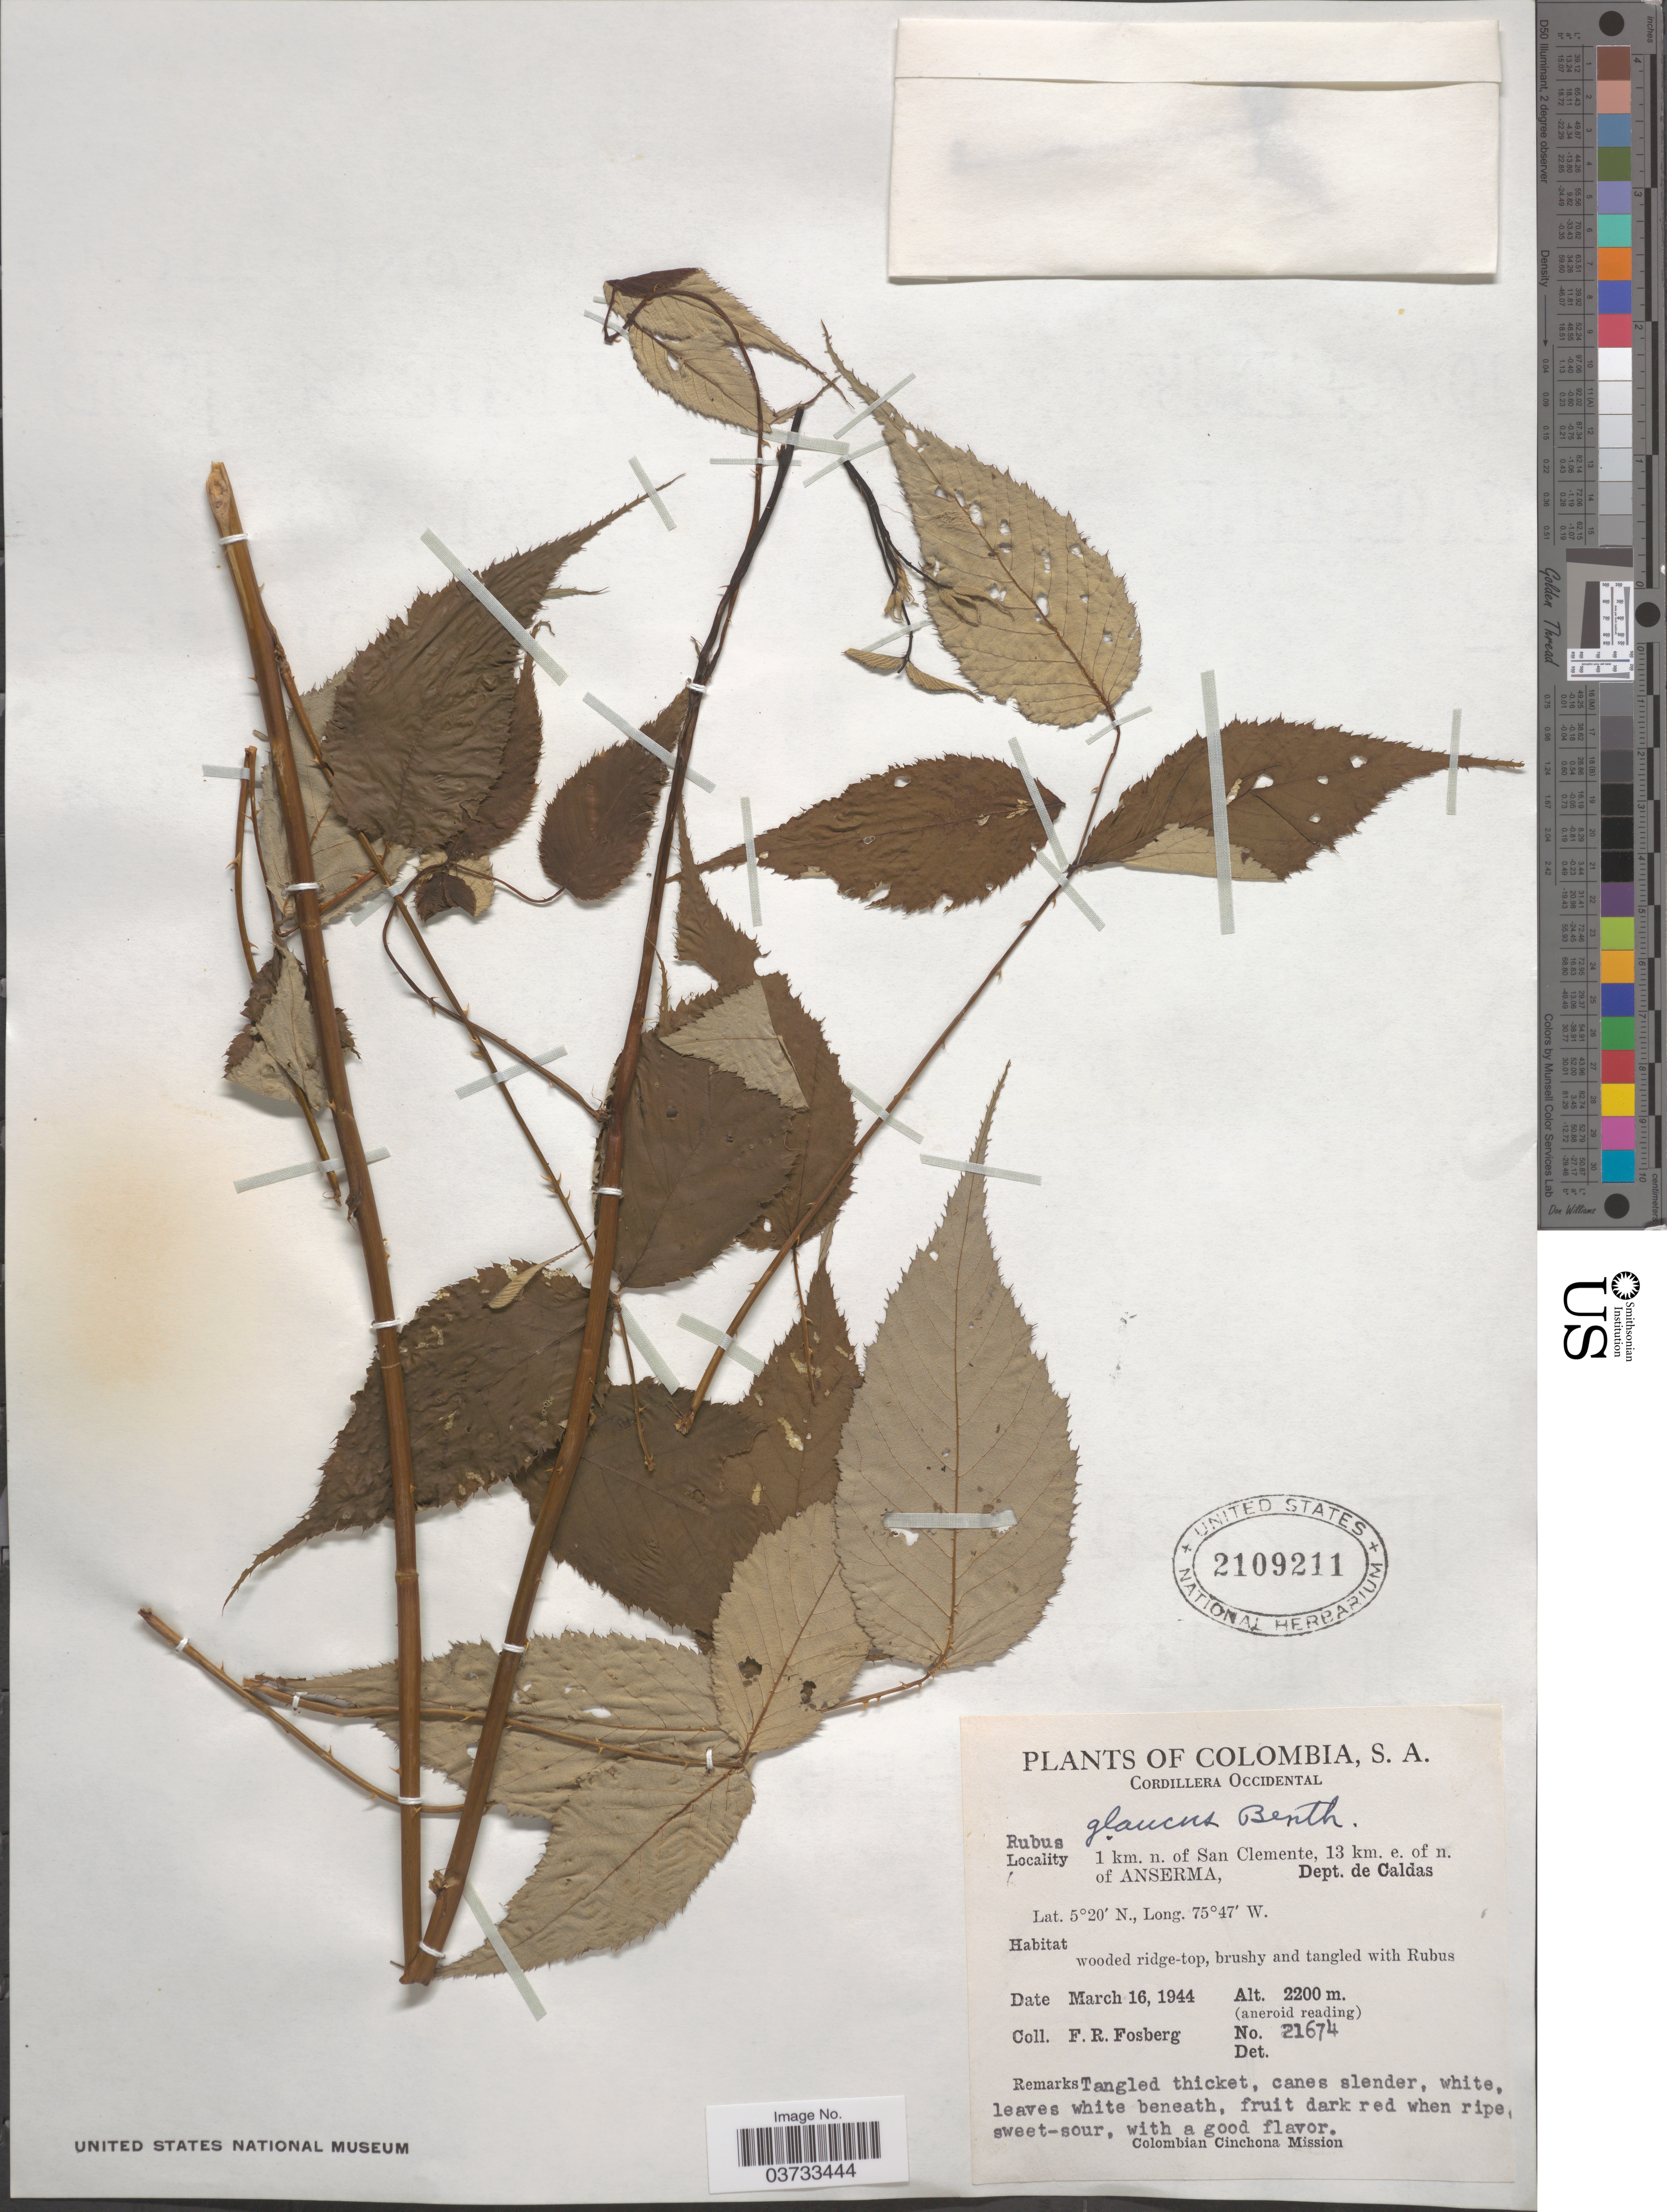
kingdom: Plantae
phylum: Tracheophyta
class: Magnoliopsida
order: Rosales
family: Rosaceae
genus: Rubus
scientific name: Rubus glaucus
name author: Benth.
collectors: F. R. Fosberg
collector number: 21674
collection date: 1944-03-16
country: Colombia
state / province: Caldas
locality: Cordillera Occidental. 1 km. n. of San Clemente, 13 km. e. of n. of Anserma, Dept. de Caldas.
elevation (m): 2200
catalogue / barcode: US 2109211